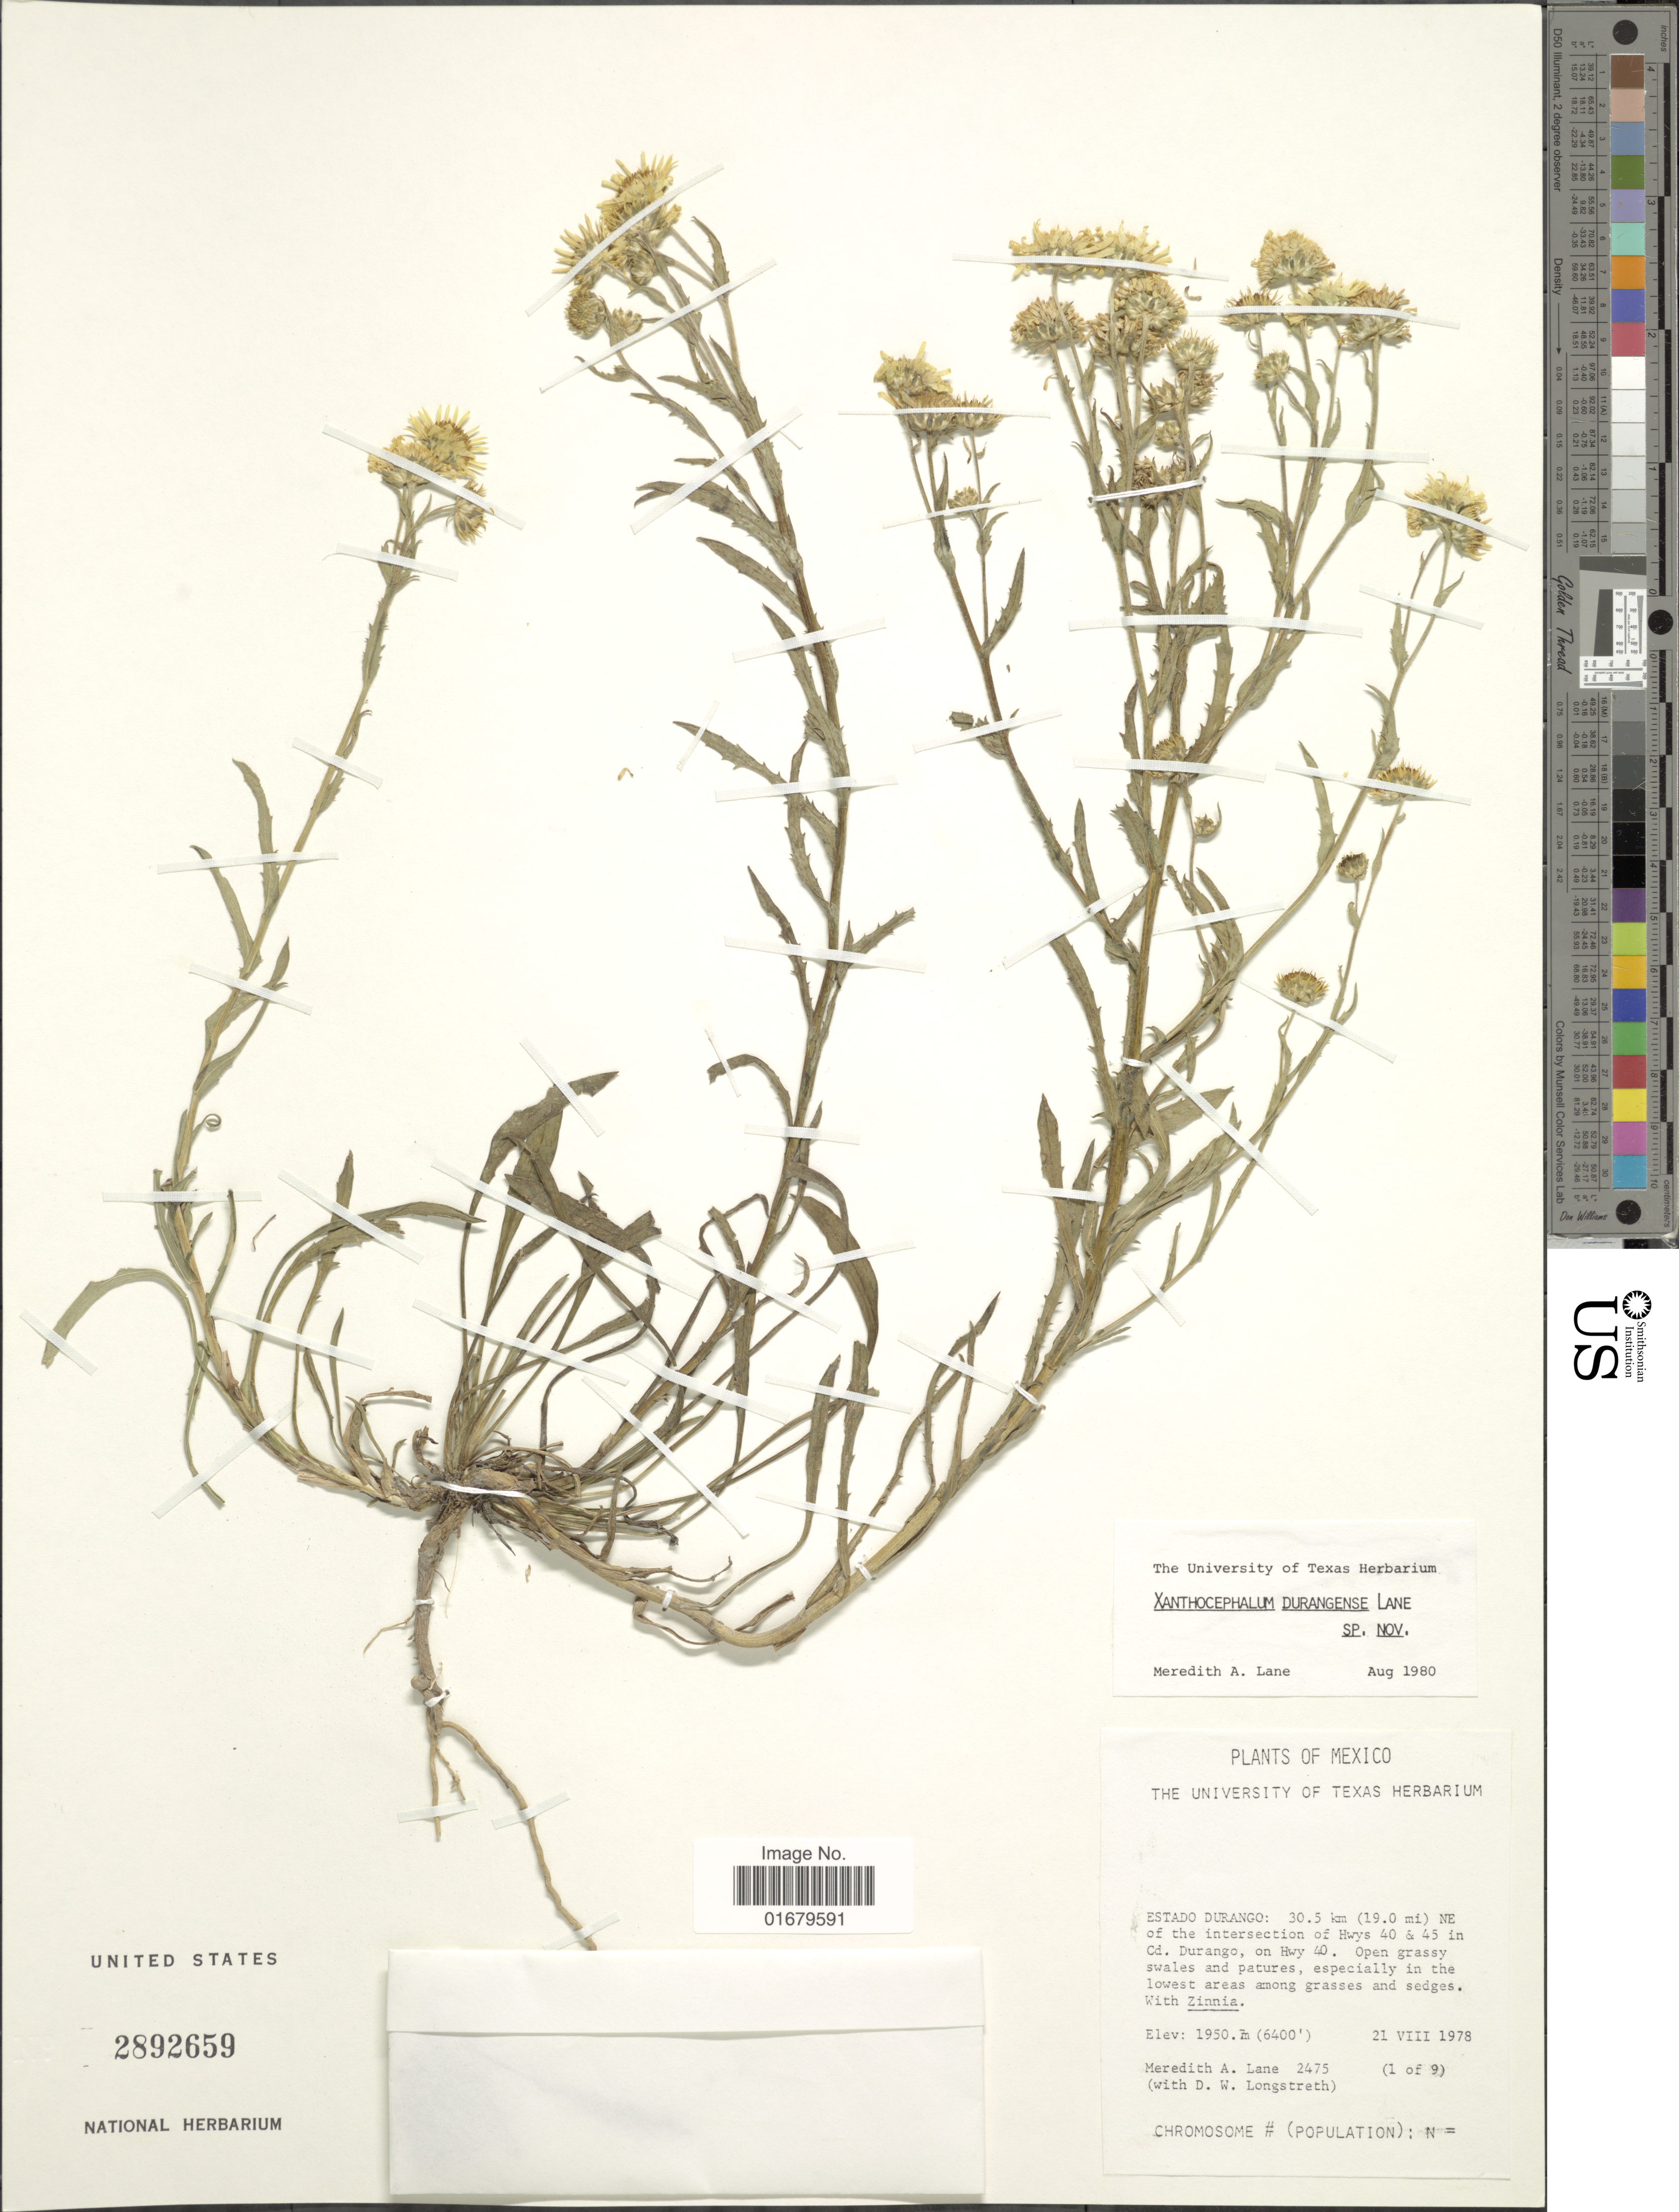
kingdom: Plantae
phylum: Tracheophyta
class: Magnoliopsida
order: Asterales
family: Asteraceae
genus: Xanthocephalum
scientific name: Xanthocephalum durangense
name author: M.A. Lane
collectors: M. A. Lane & Longstreth, D. W.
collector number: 2475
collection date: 1978-08-21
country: Mexico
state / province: Durango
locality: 30.5 km (19.0 mi) NE of the intersection of Hwys 40 & 45 in Cd. Durango, on Hwy 40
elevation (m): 1950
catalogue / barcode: US 2892659